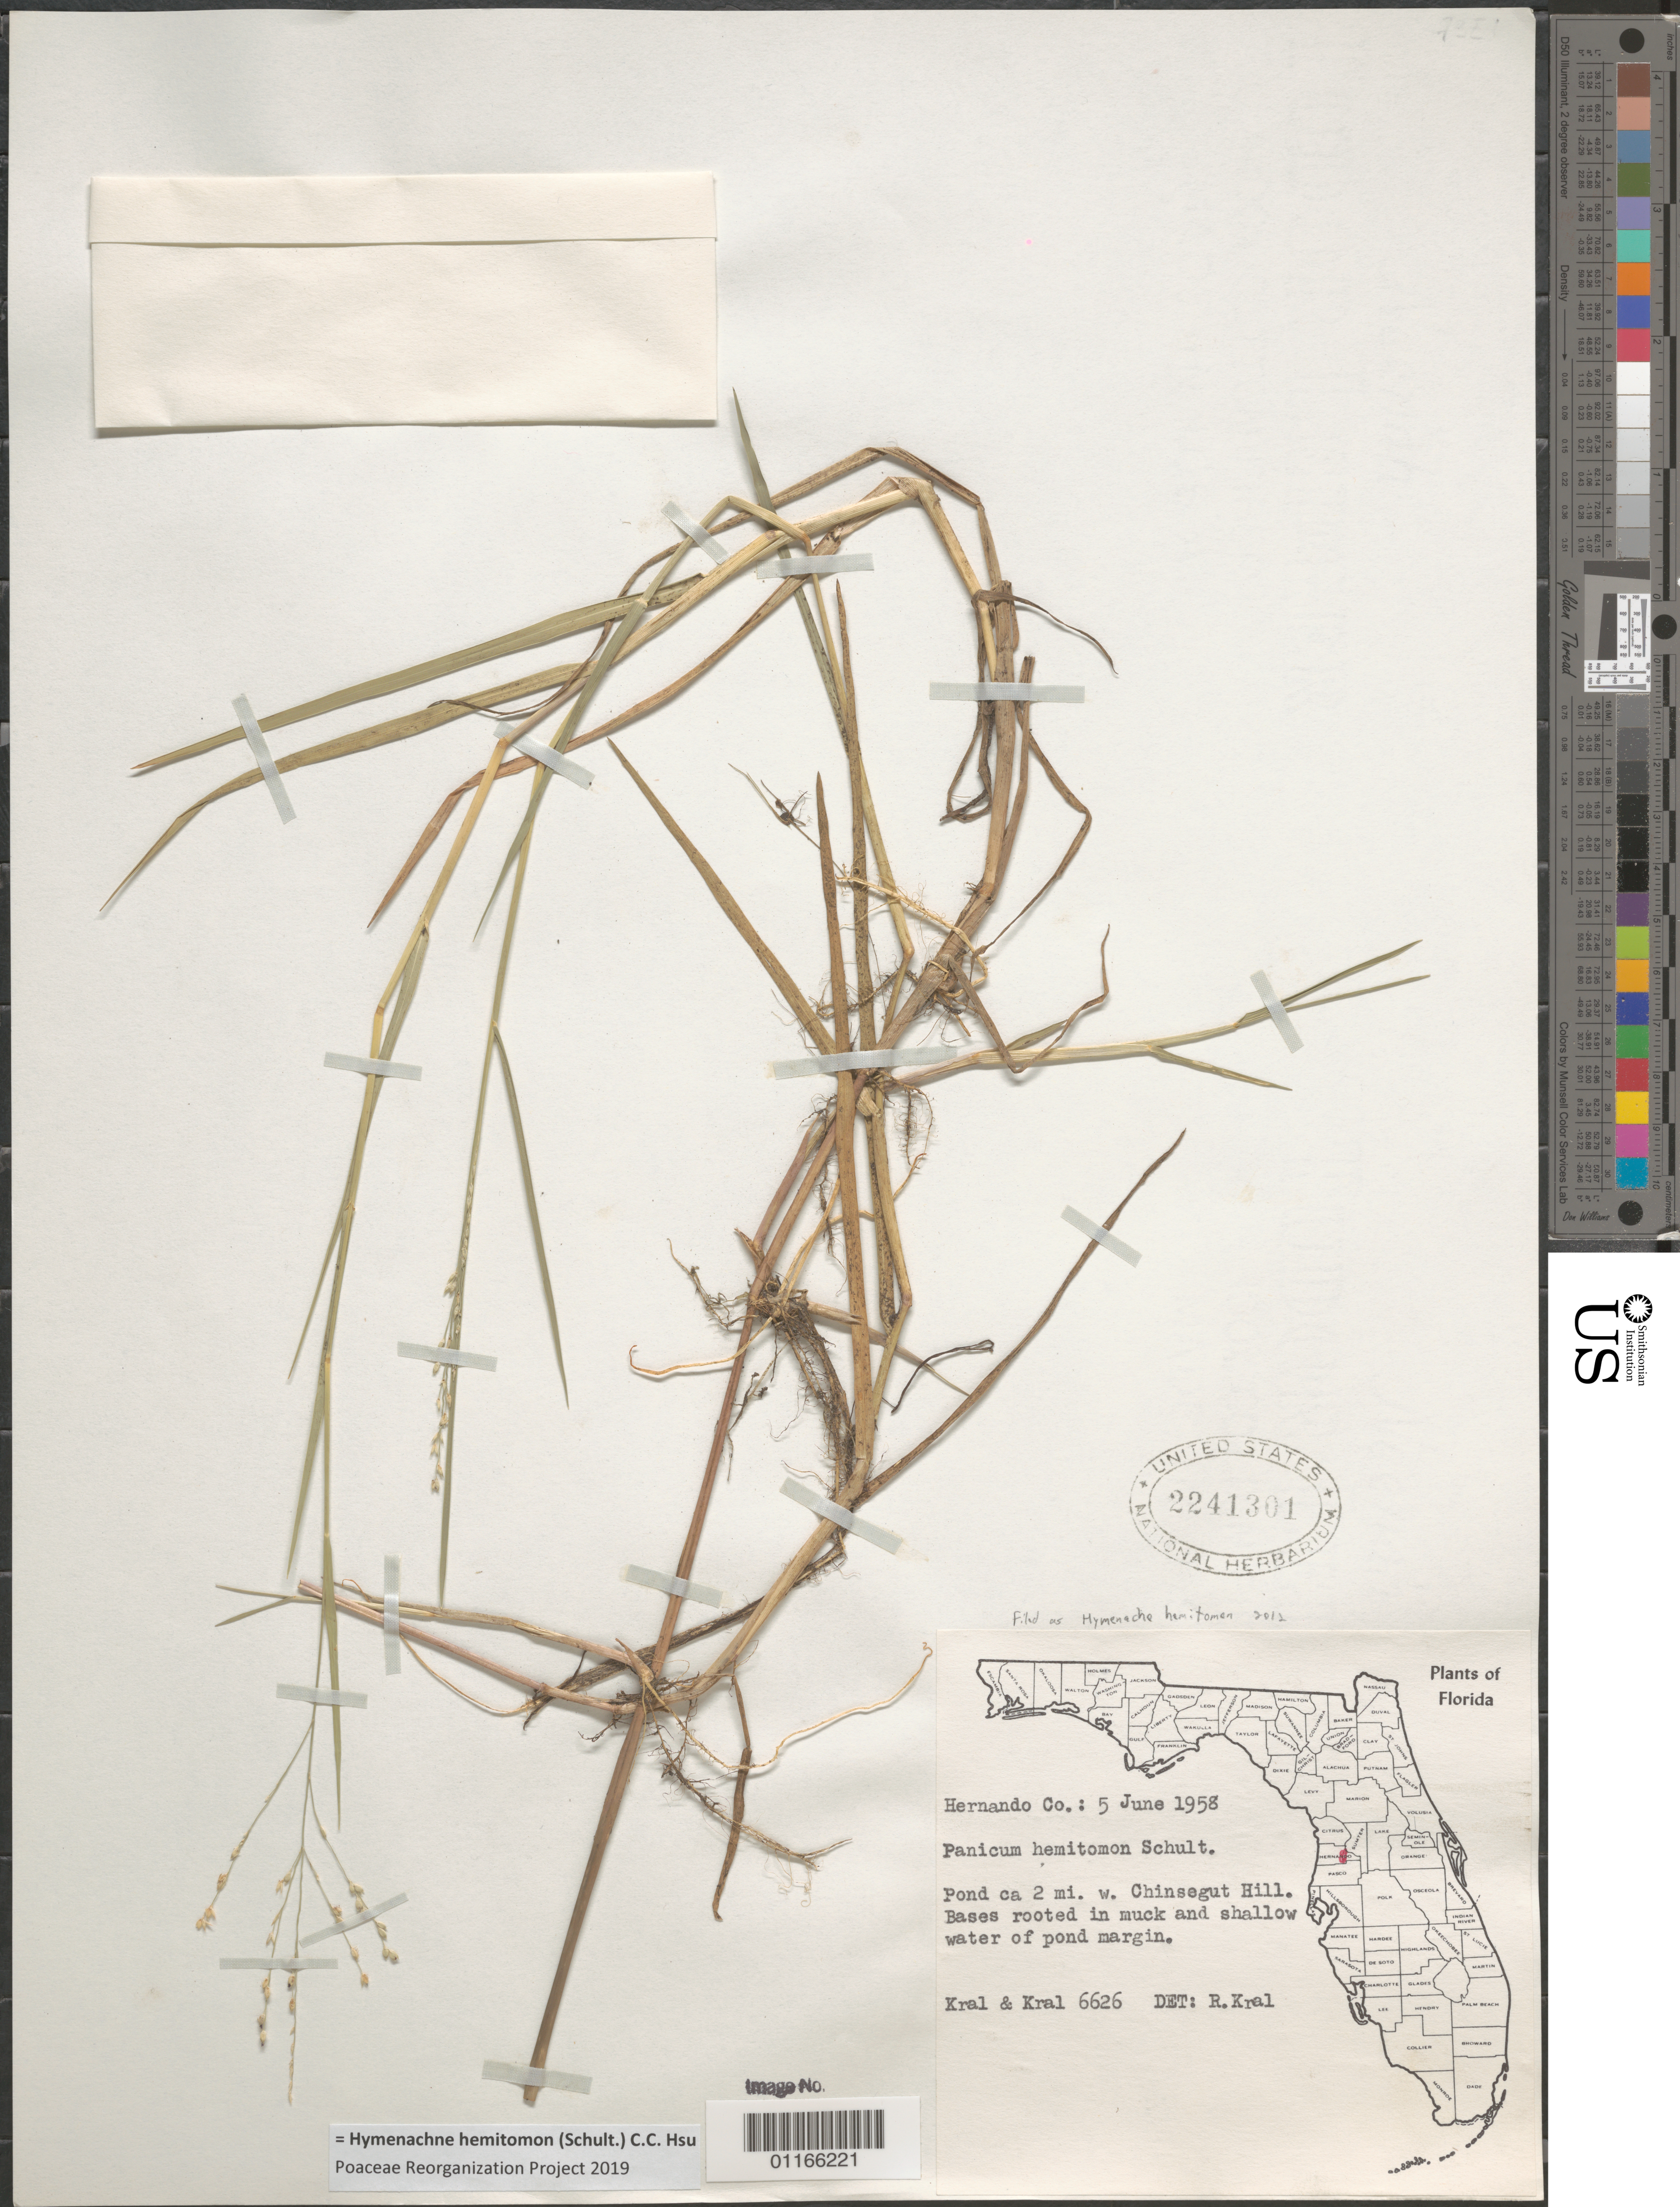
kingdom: Plantae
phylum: Tracheophyta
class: Liliopsida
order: Poales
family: Poaceae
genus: Hymenachne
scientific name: Hymenachne hemitomon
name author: (Schult.) C. C. Hsu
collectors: R. Kral & -- Kral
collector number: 6626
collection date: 1958-06-05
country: United States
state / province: Florida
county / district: Hernando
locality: ca. 2 mi. w. Chinsegut Hill.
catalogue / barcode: US 2241301